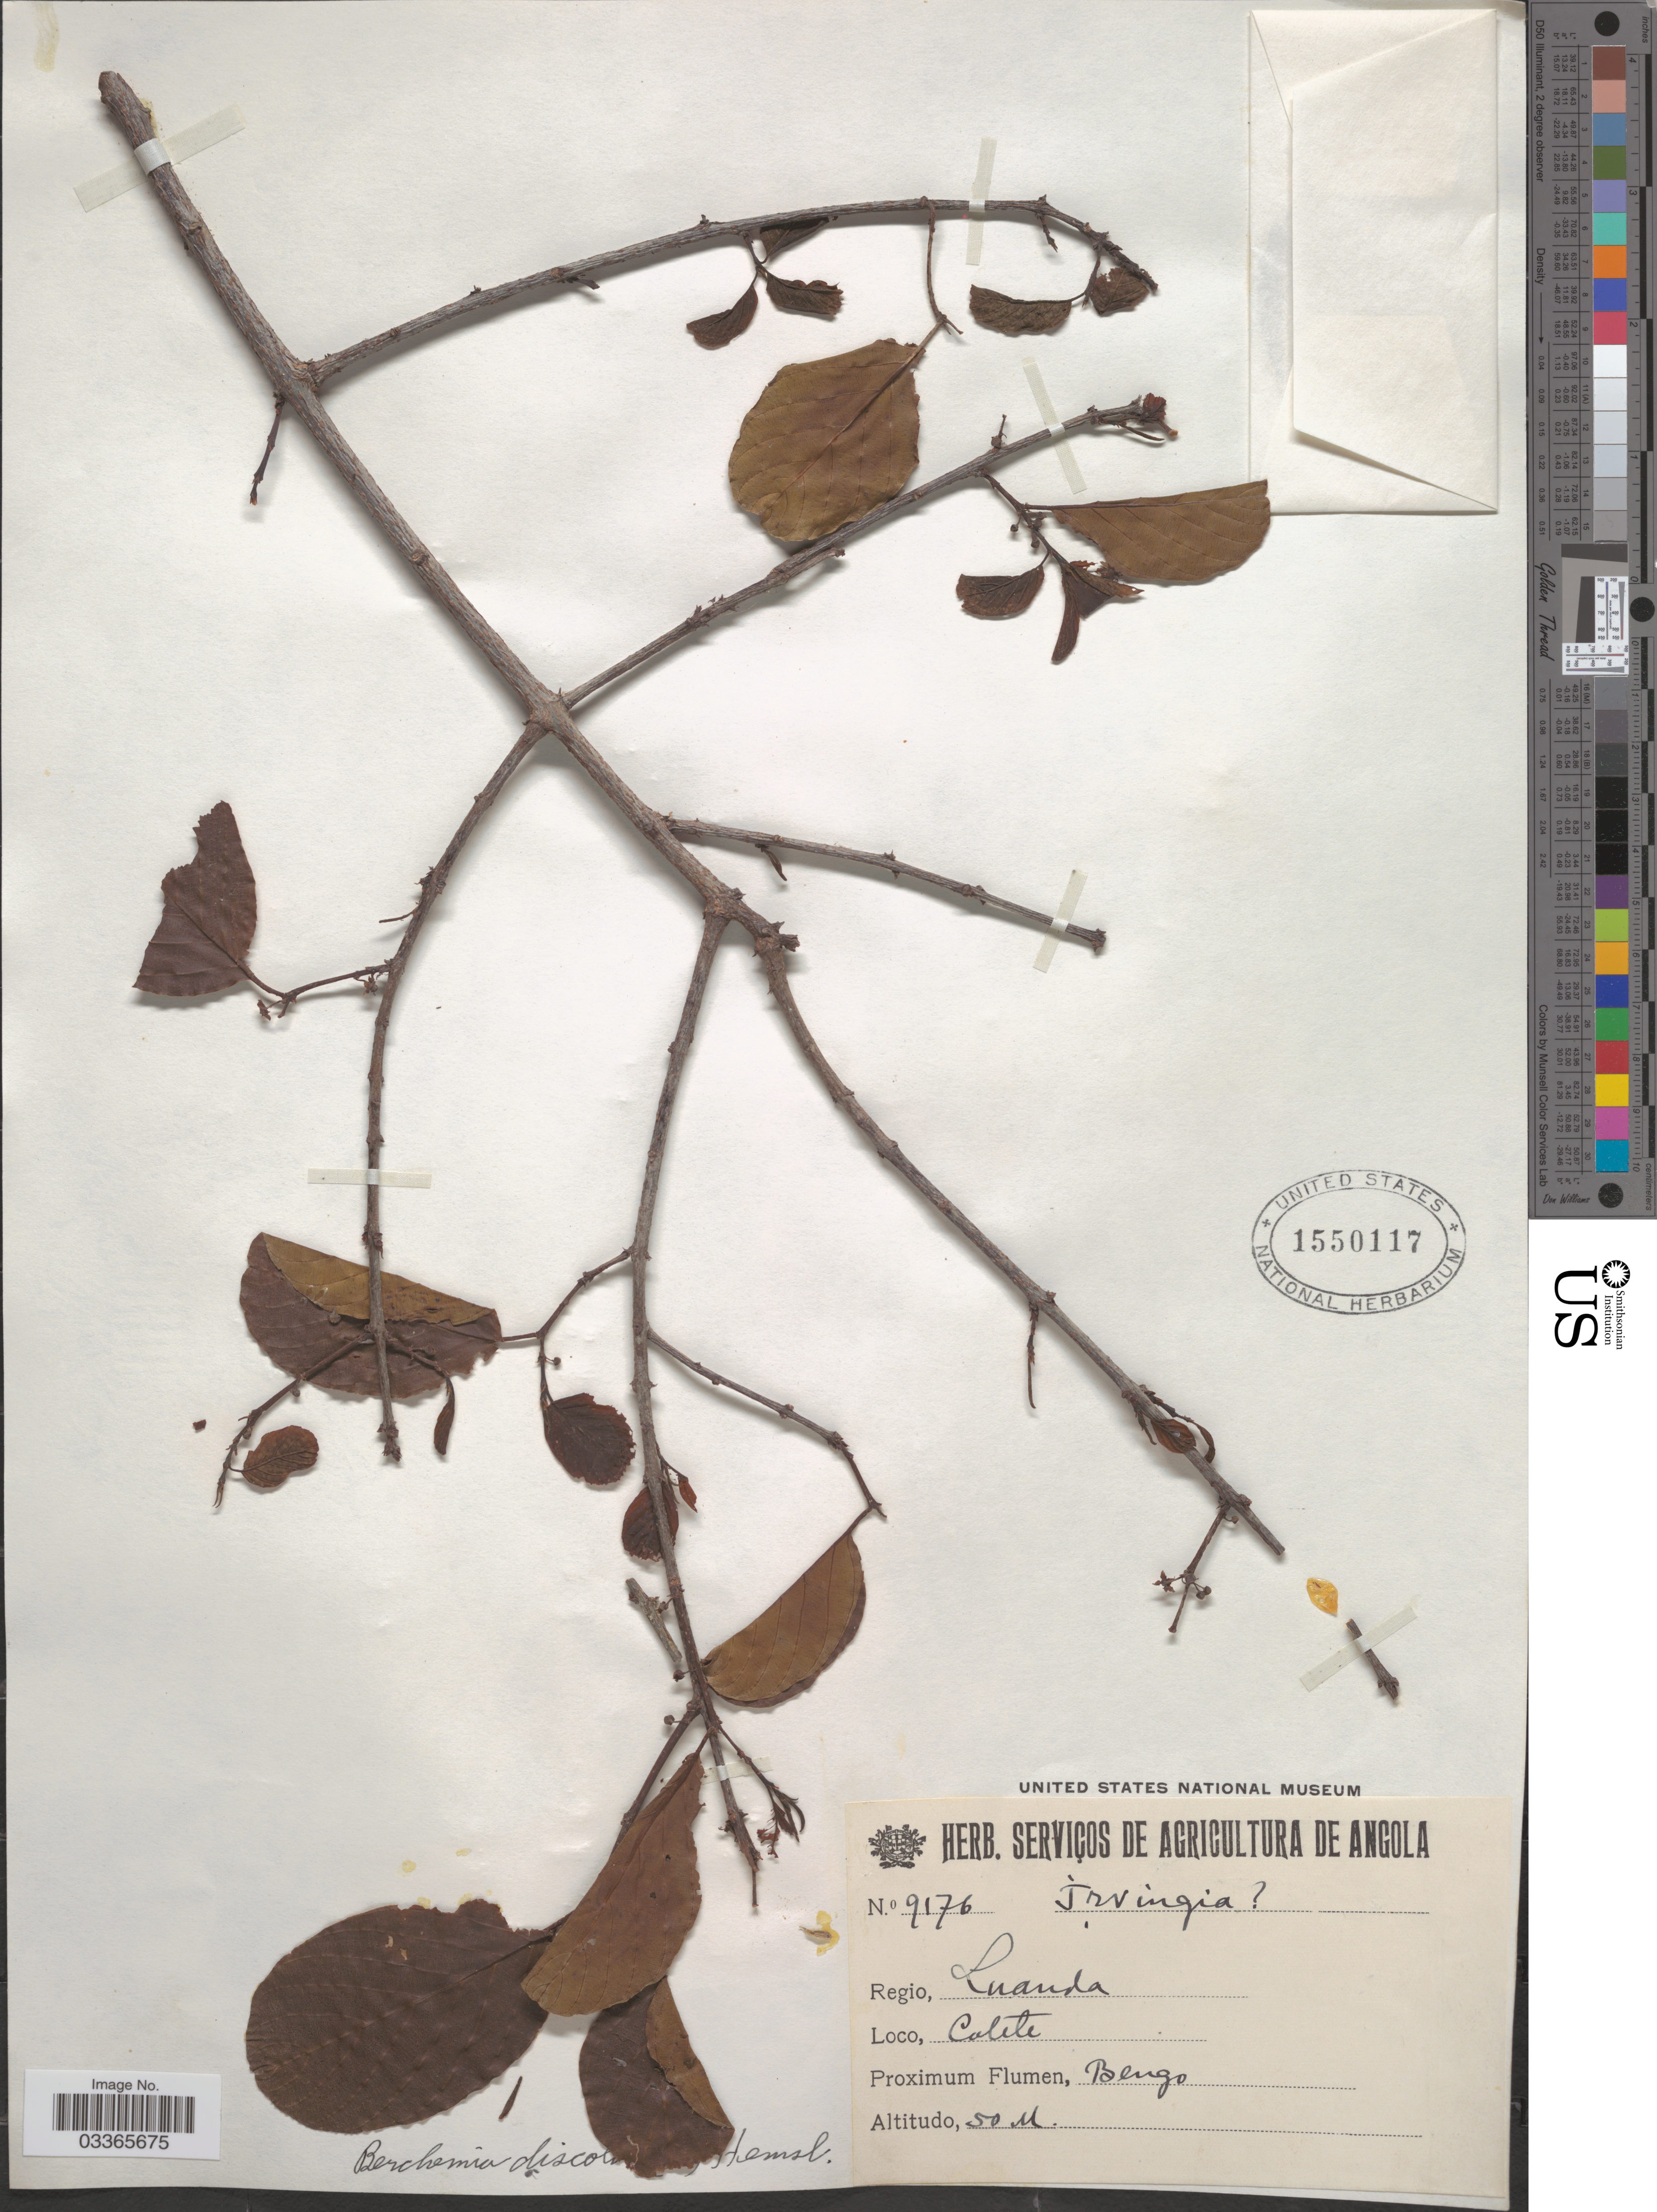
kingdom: Plantae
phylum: Tracheophyta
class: Magnoliopsida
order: Rosales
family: Rhamnaceae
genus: Phyllogeiton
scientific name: Phyllogeiton discolor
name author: (Klotzsch) Herzog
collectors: ex herb. Servicos de Agricultura de Angola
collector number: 9176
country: Angola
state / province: Luanda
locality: Regio, Luanda, Calete, Bengo.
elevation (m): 50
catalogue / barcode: US 1550117